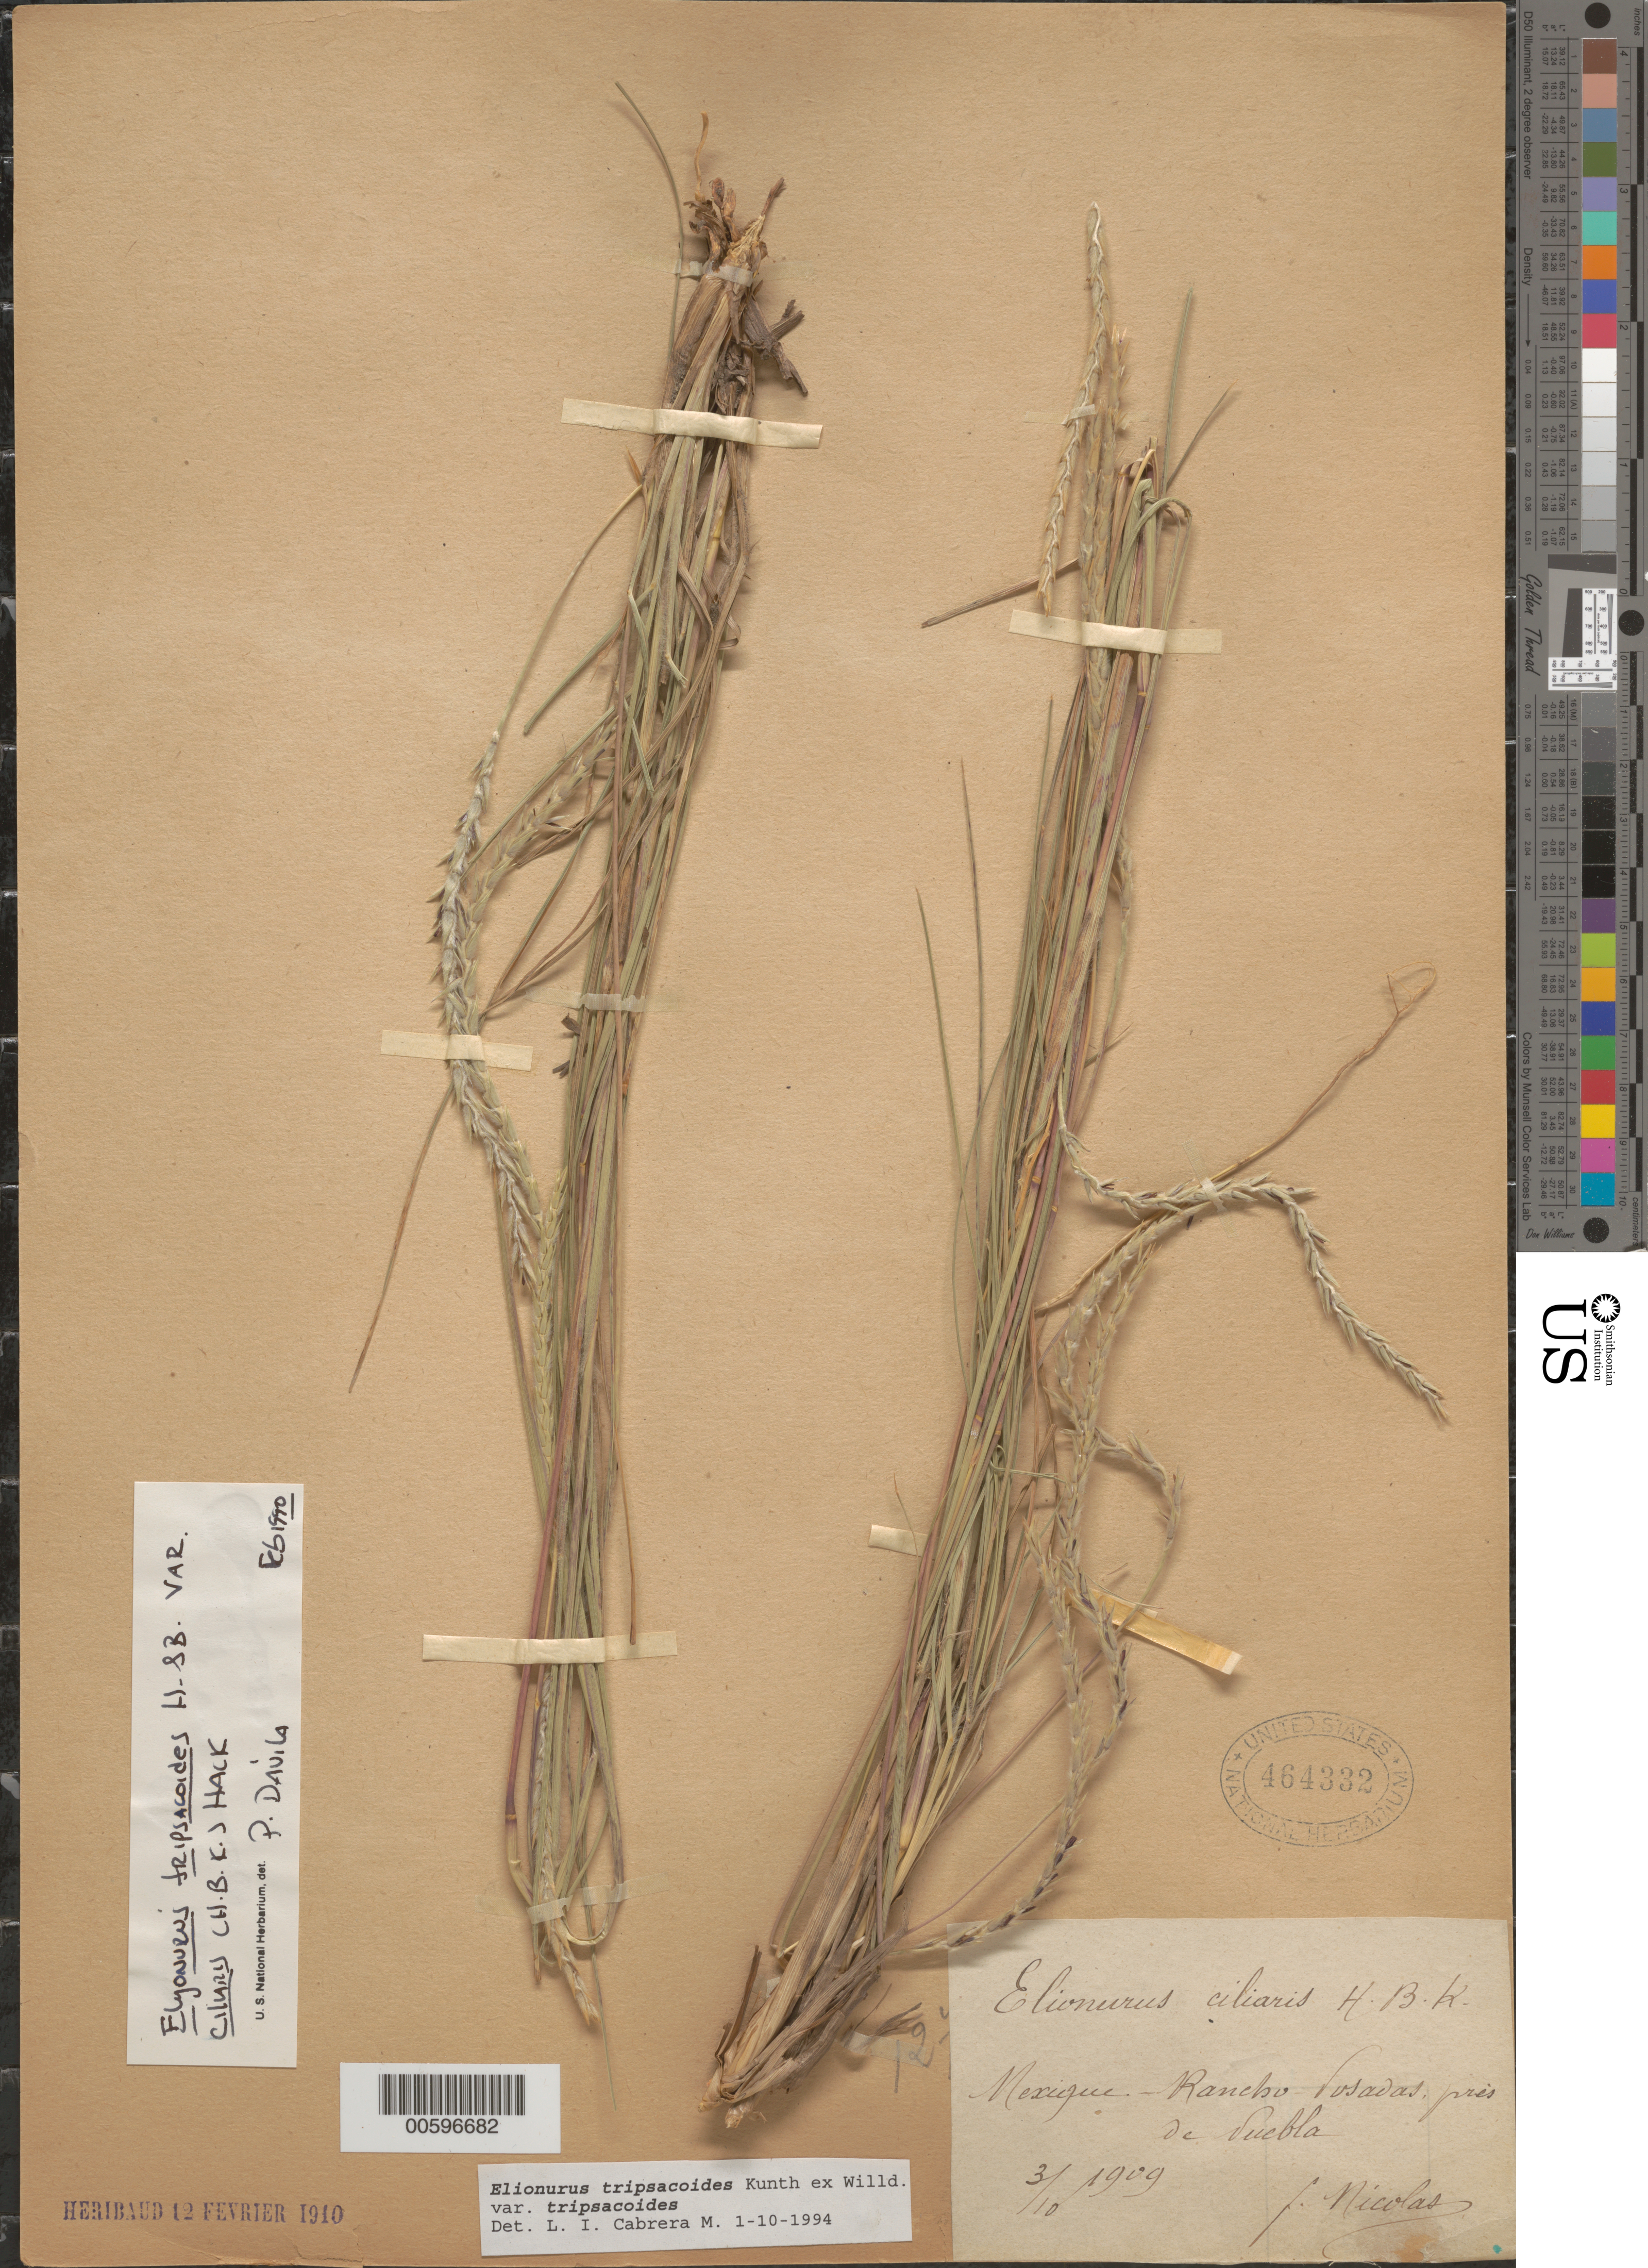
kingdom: Plantae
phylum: Tracheophyta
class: Liliopsida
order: Poales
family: Poaceae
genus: Elionurus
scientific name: Elionurus tripsacoides var. tripsacoides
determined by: Cabrera M., L. I.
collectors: F. Nicolas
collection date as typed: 10 Mar 1909 or 3 Oct 1909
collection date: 1909-03-10 or 1909-10-03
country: Mexico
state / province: Puebla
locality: Rancho Losadas. pres de Puebla.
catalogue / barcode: US 464332